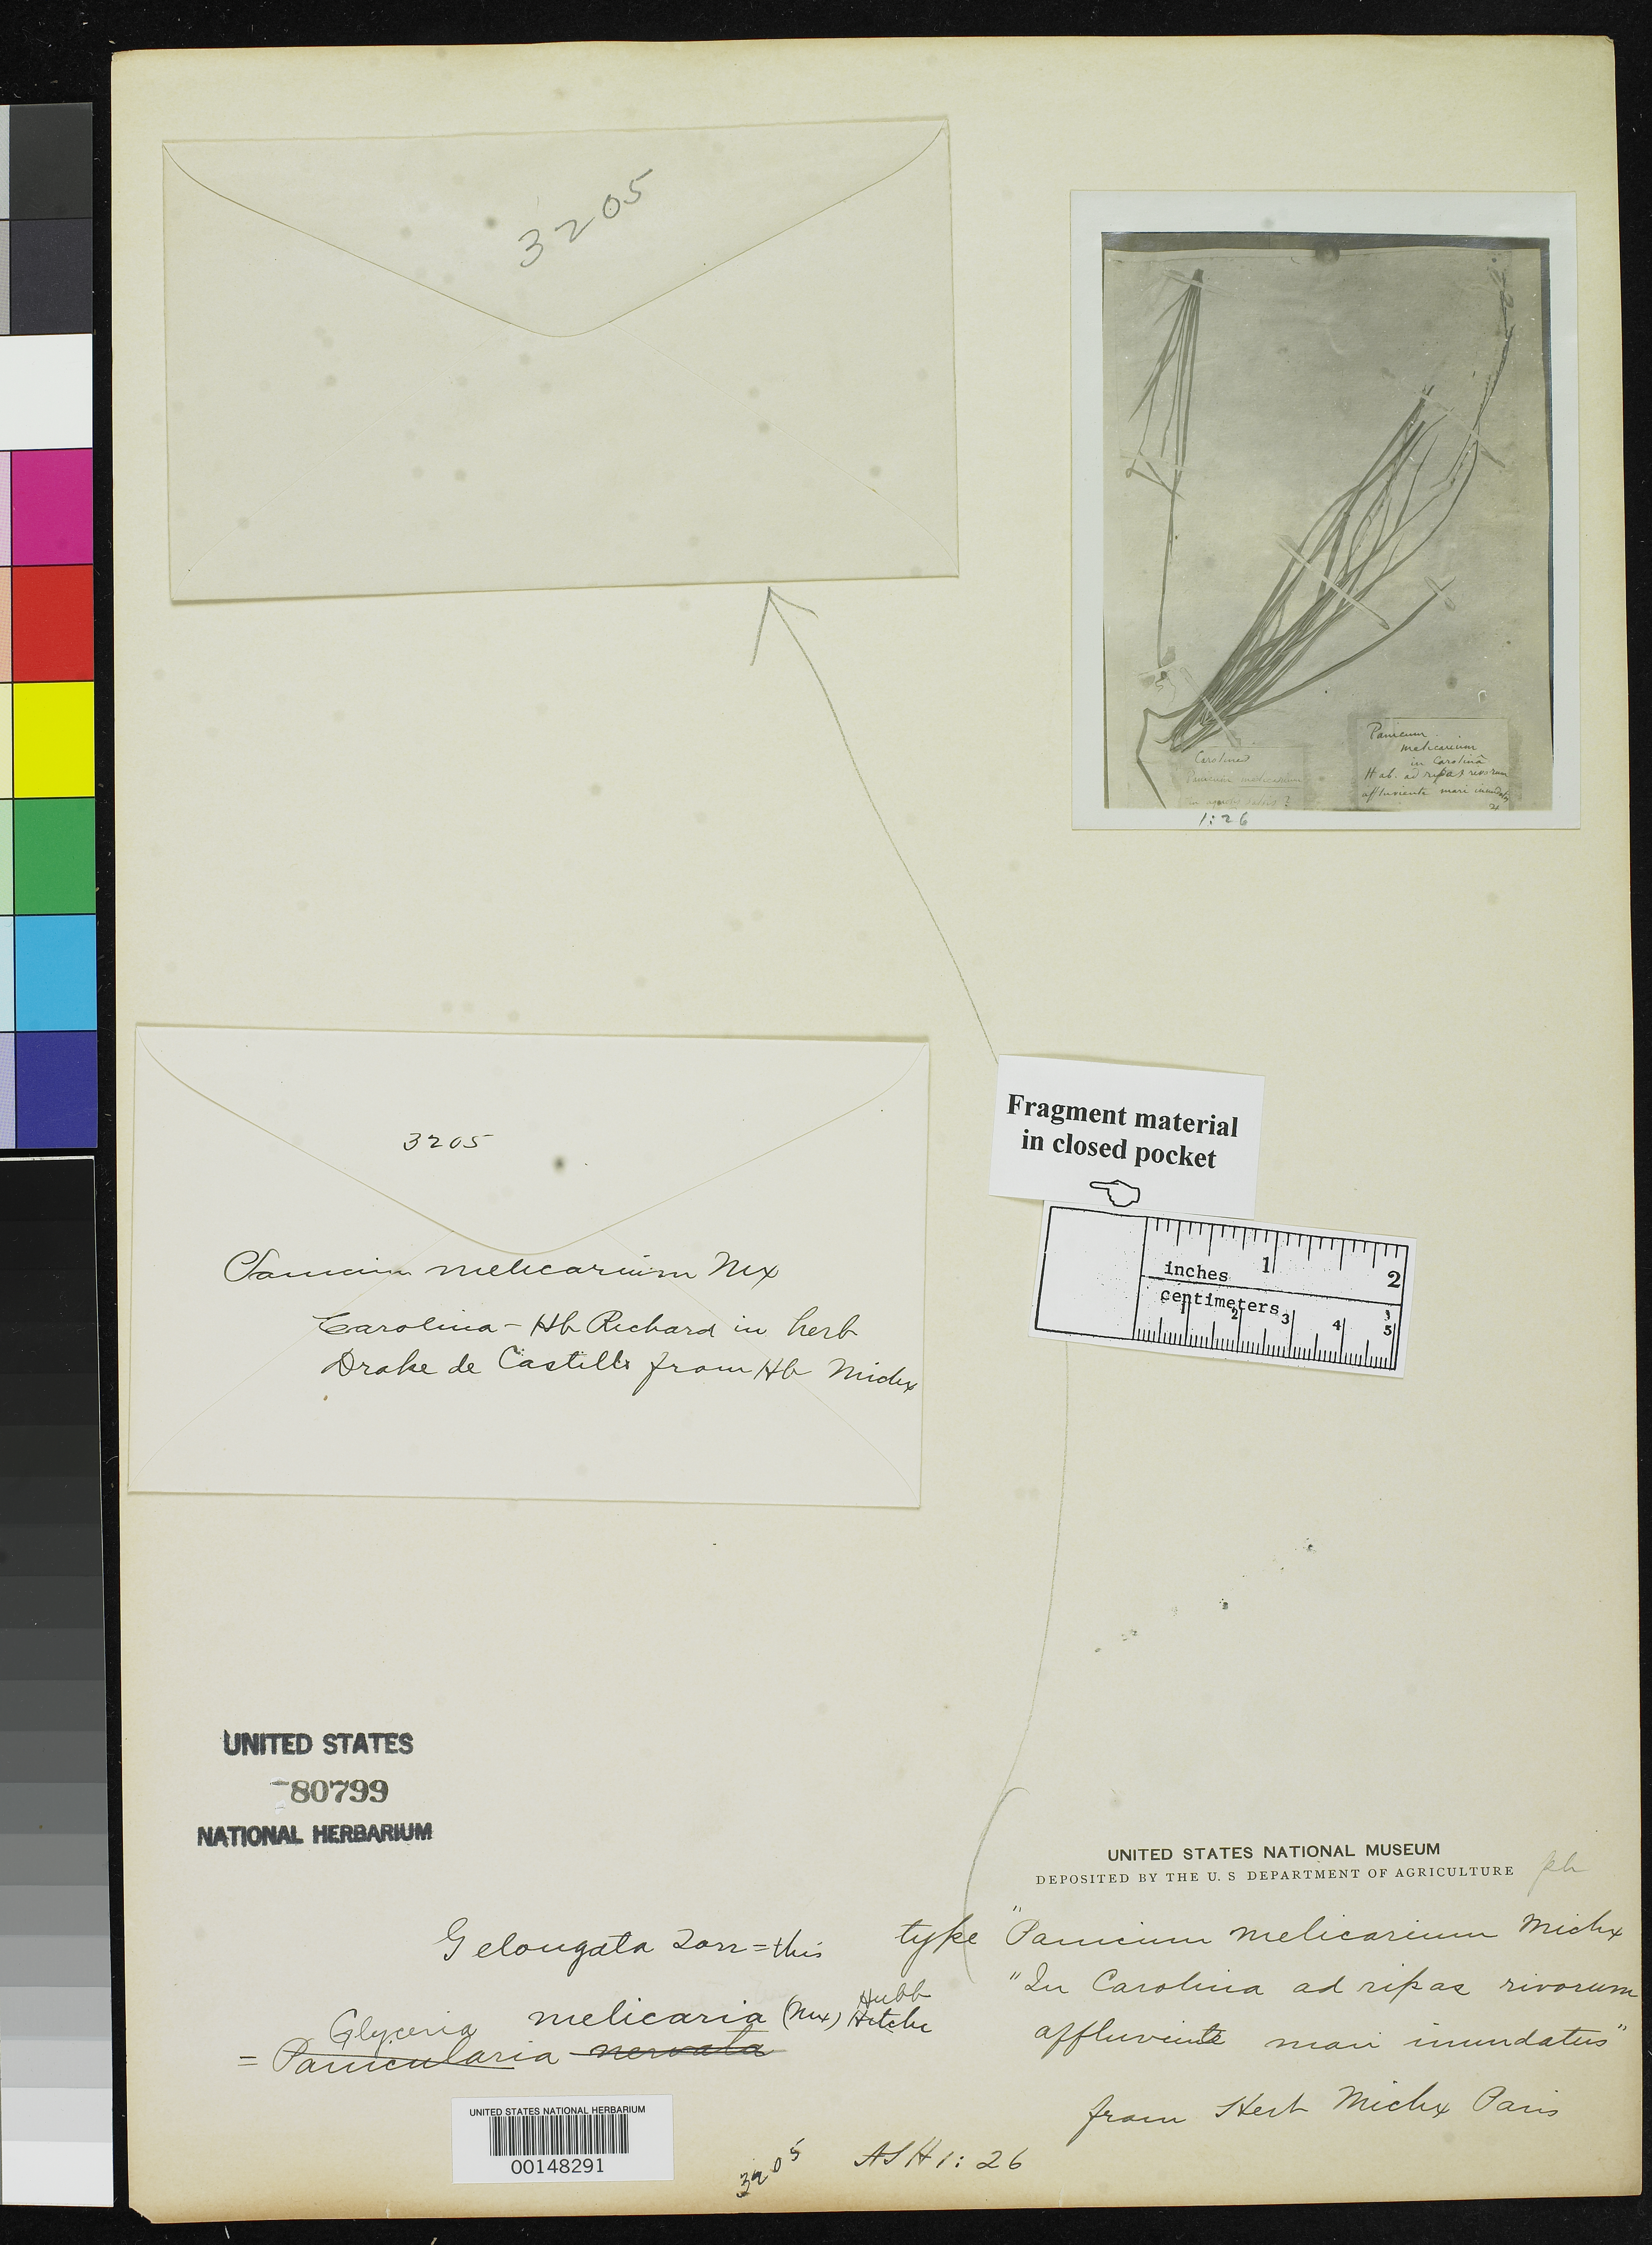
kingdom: Plantae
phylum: Tracheophyta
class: Liliopsida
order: Poales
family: Poaceae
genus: Panicum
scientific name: Panicum melicarium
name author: Michx.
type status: Type Fragment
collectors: A. Michaux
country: United States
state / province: South Carolina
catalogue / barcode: US 80799